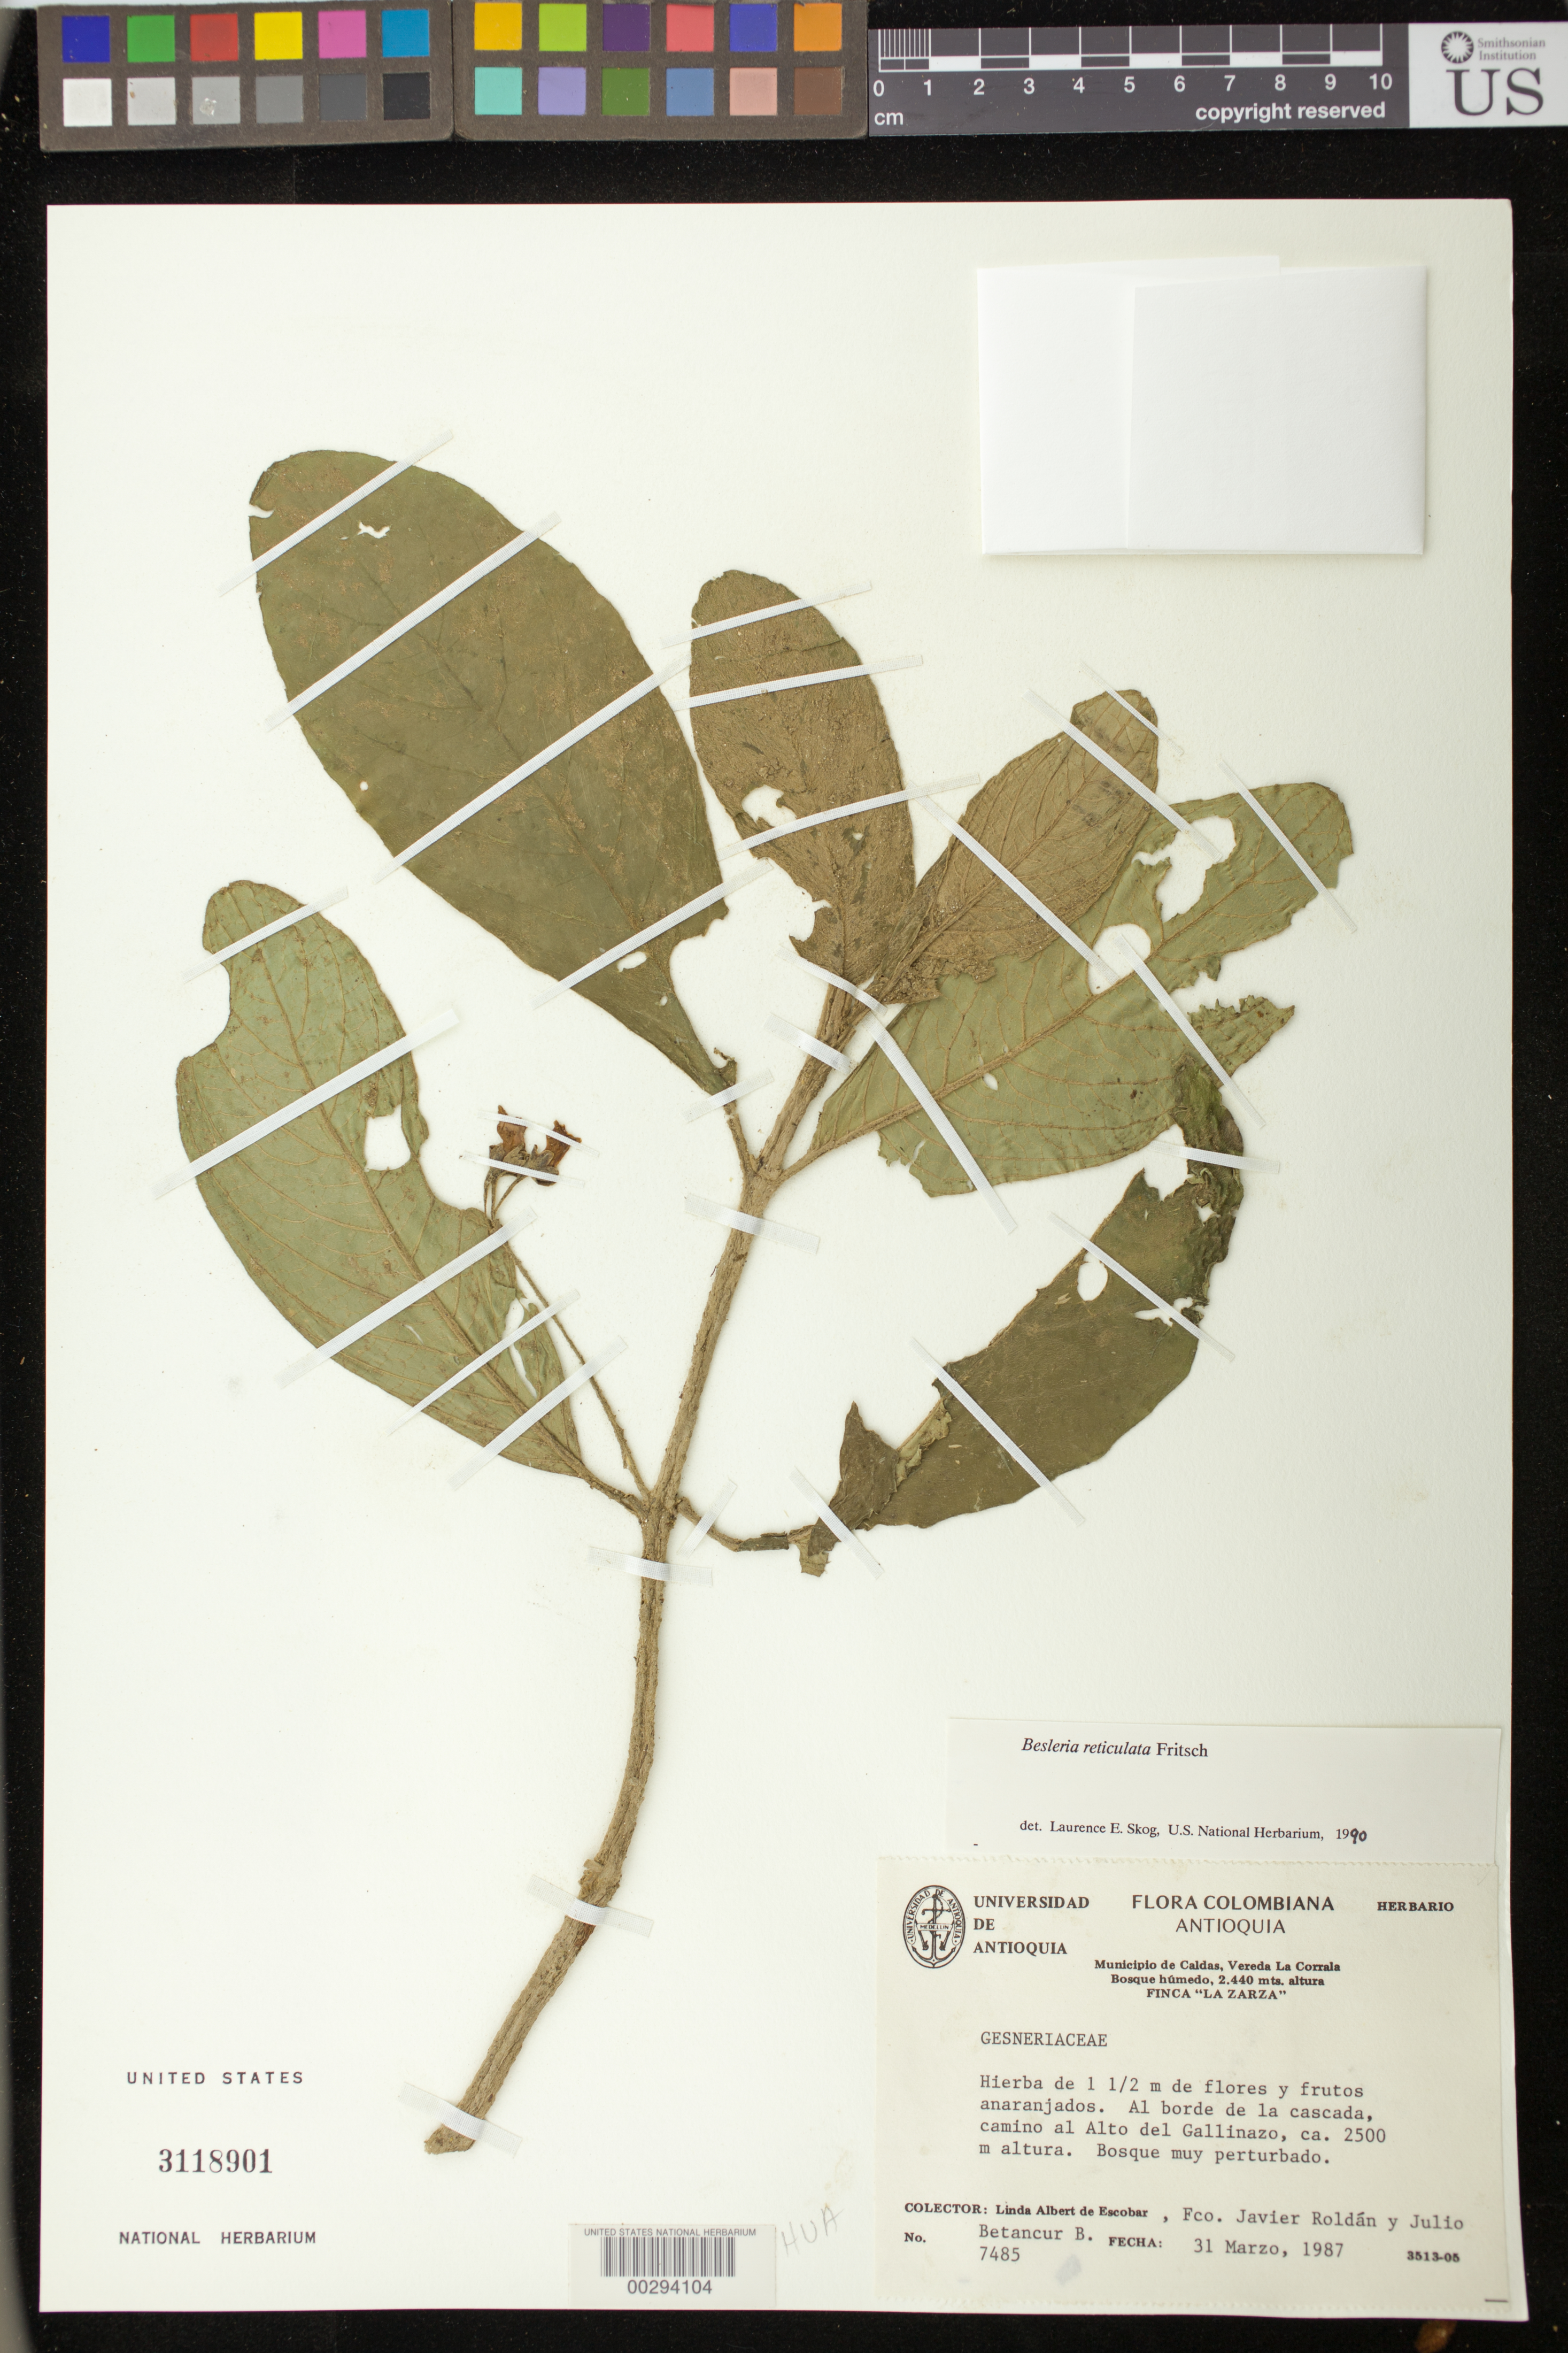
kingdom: Plantae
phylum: Tracheophyta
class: Magnoliopsida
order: Lamiales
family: Gesneriaceae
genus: Besleria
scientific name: Besleria reticulata var. reticulata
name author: Fritsch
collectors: L. K. de Escobar, F. J. Roldán & J. Betancur-B.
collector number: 7485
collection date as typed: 31 Mar 1987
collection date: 1987-03-31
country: Colombia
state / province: Antioquia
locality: Road to Alto del Gallinazo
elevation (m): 2500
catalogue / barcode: US 3118901